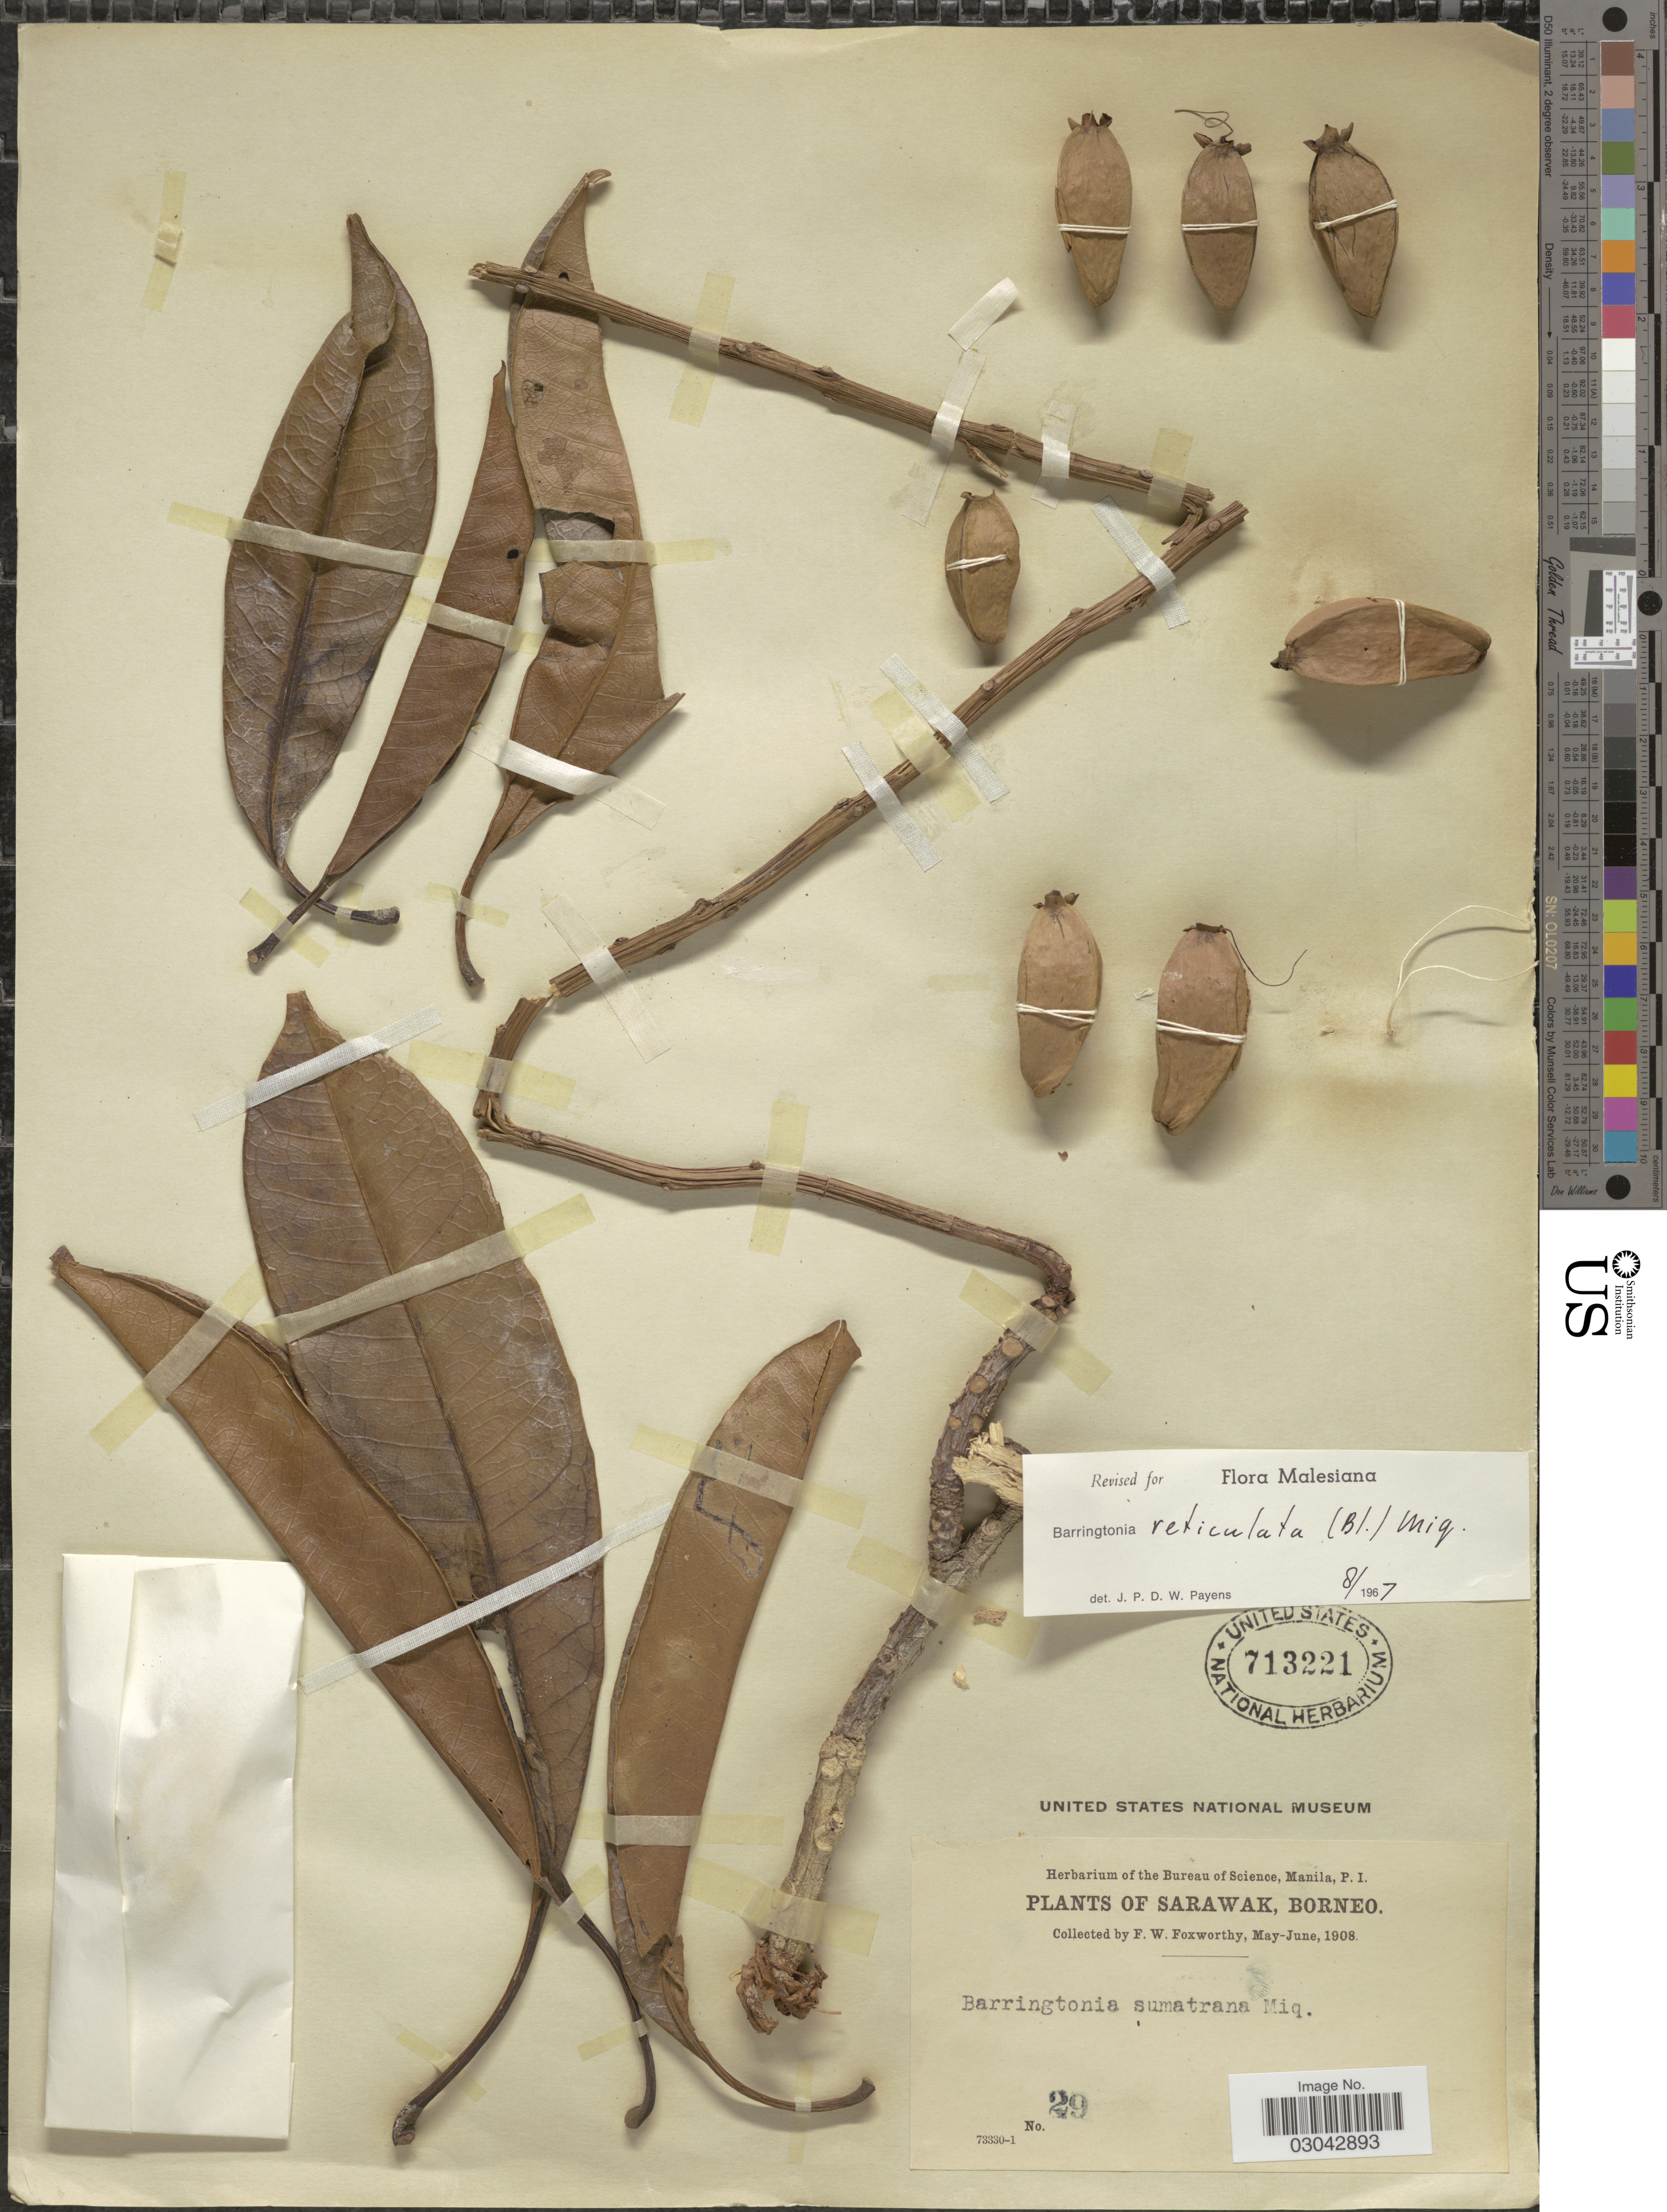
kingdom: Plantae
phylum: Tracheophyta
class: Magnoliopsida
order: Ericales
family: Lecythidaceae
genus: Barringtonia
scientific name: Barringtonia reticulata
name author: (Blume) Miq.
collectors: F. W. Foxworthy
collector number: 29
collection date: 1908-05/1908-06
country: Malaysia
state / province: Sarawak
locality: Borneo.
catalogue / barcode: US 713221